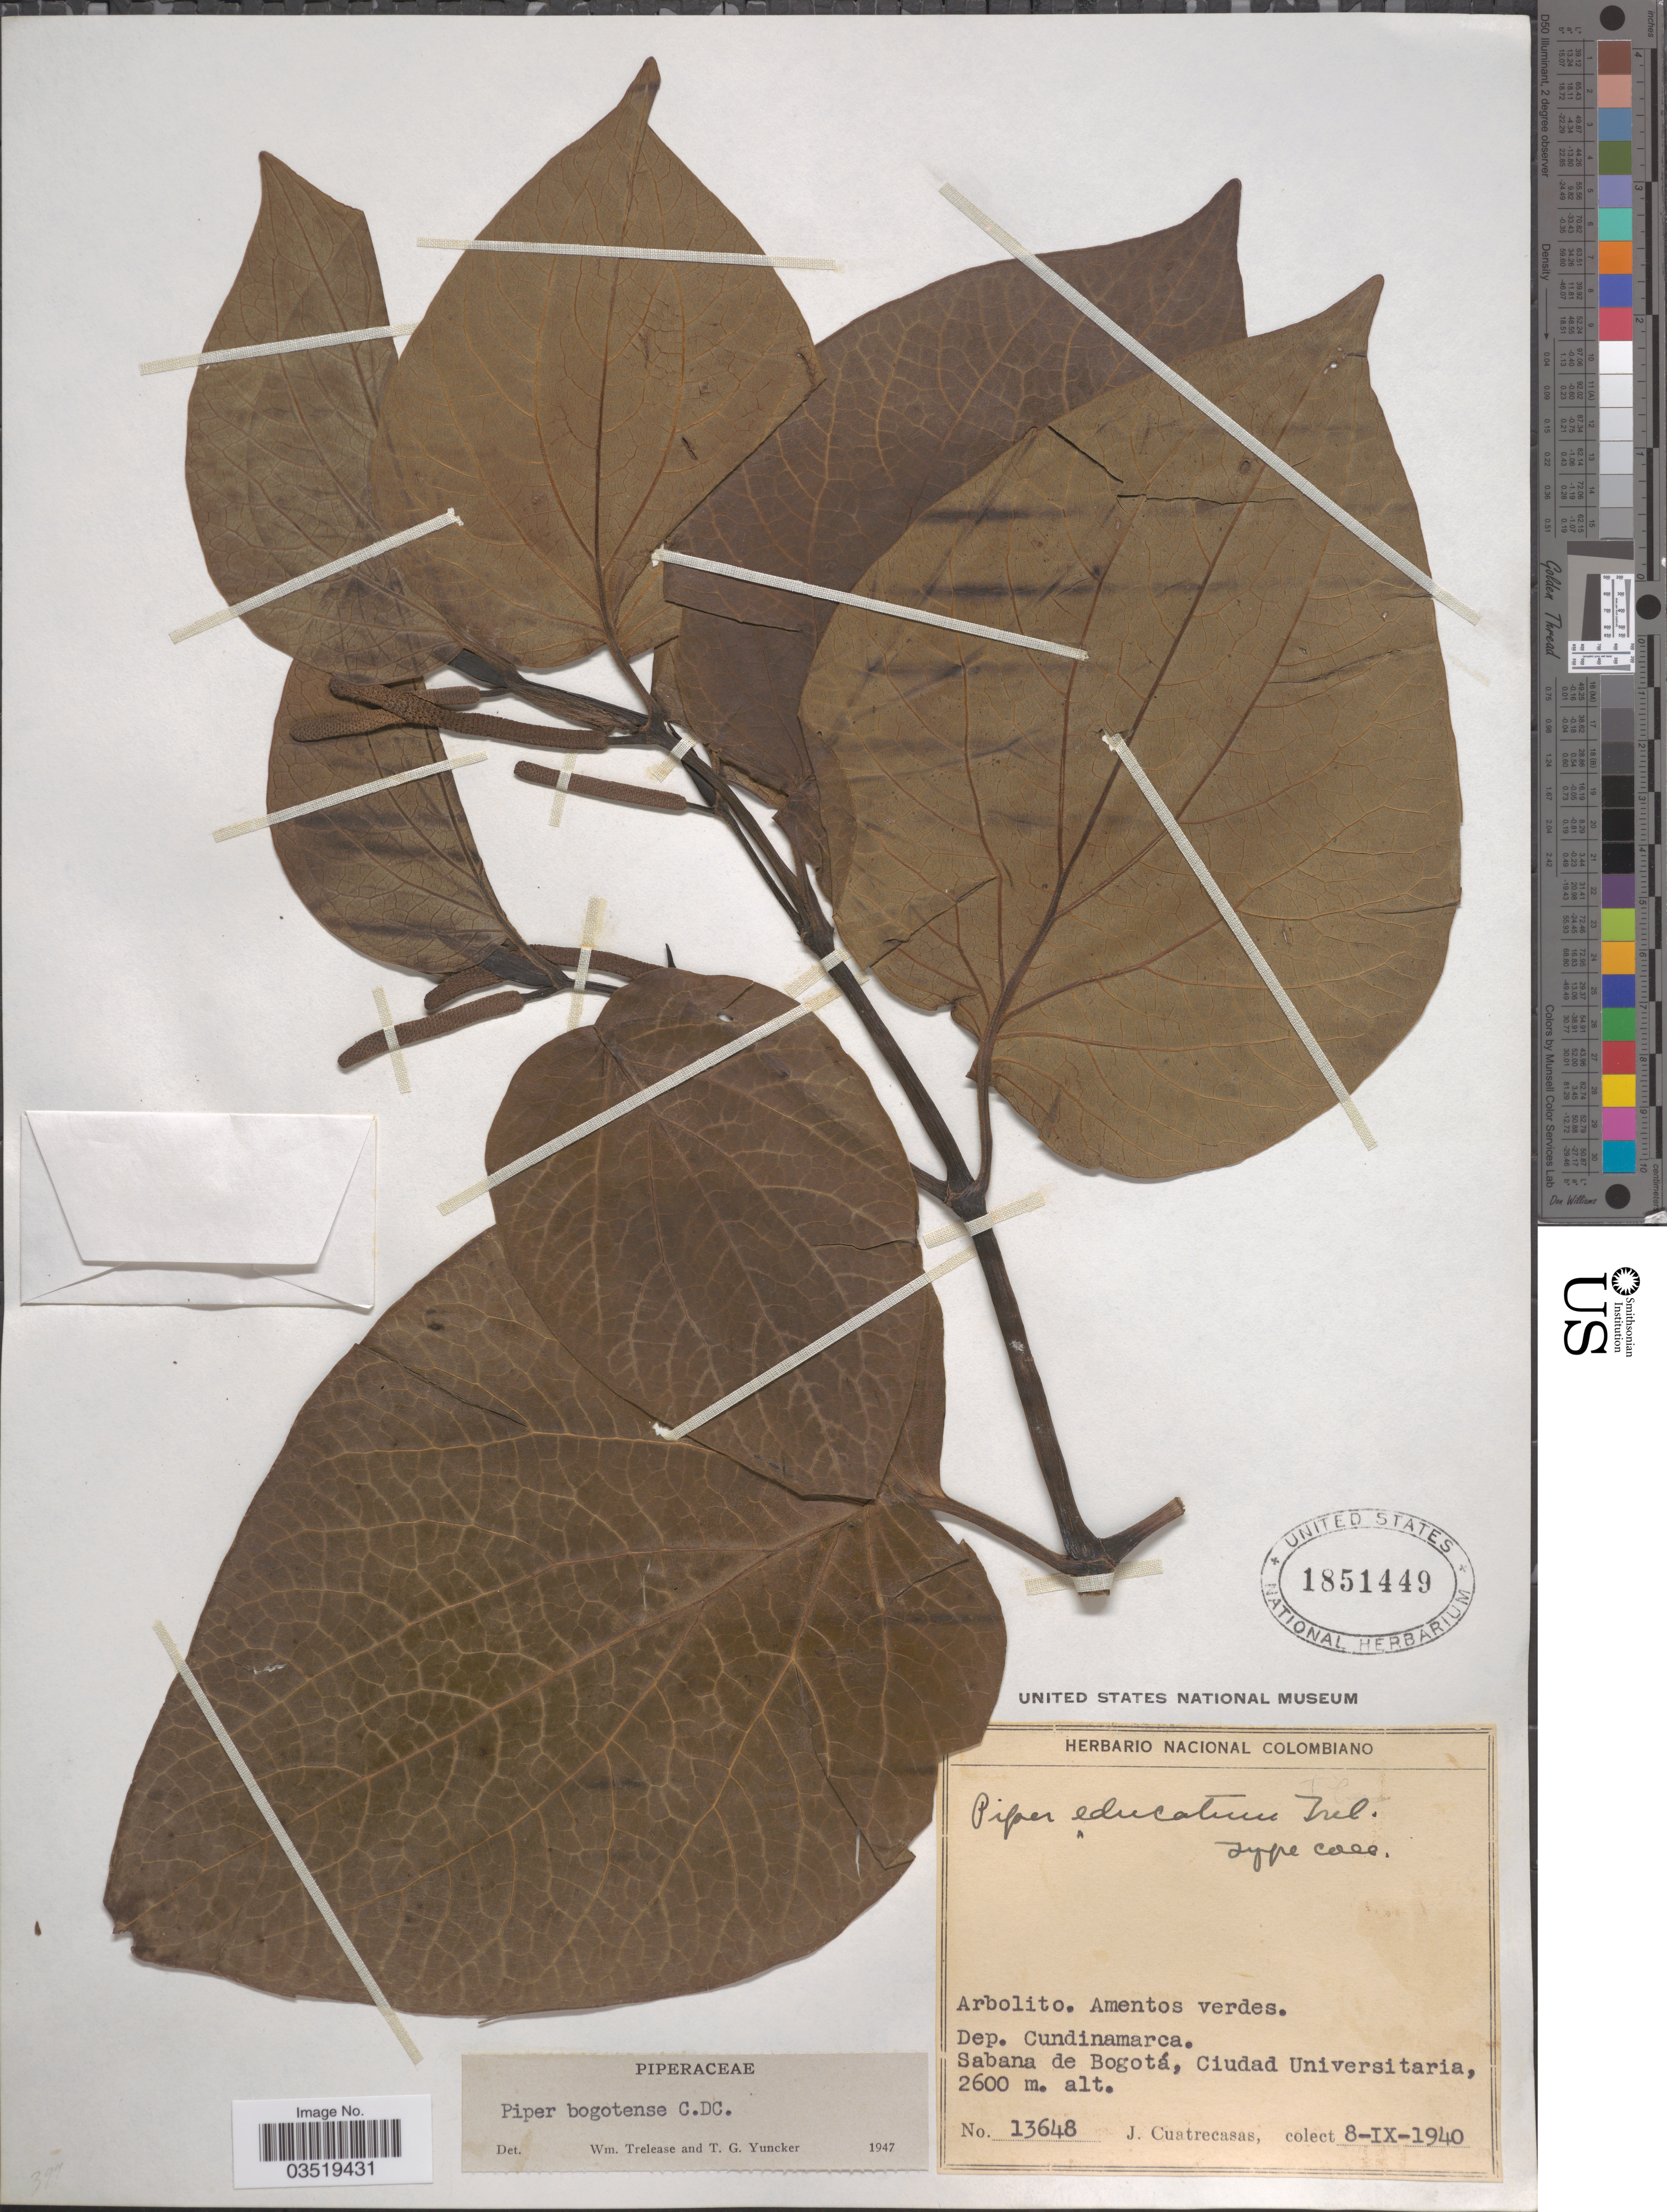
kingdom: Plantae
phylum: Tracheophyta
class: Magnoliopsida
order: Piperales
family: Piperaceae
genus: Piper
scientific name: Piper bogotense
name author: C. DC.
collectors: J. Cuatrecasas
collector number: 13648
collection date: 1940-09-08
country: Colombia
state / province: Cundinamarca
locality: Dep. Cundinamarca. Sabana de Bogotá, Ciudad Universitaria.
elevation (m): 2600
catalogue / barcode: US 1851449